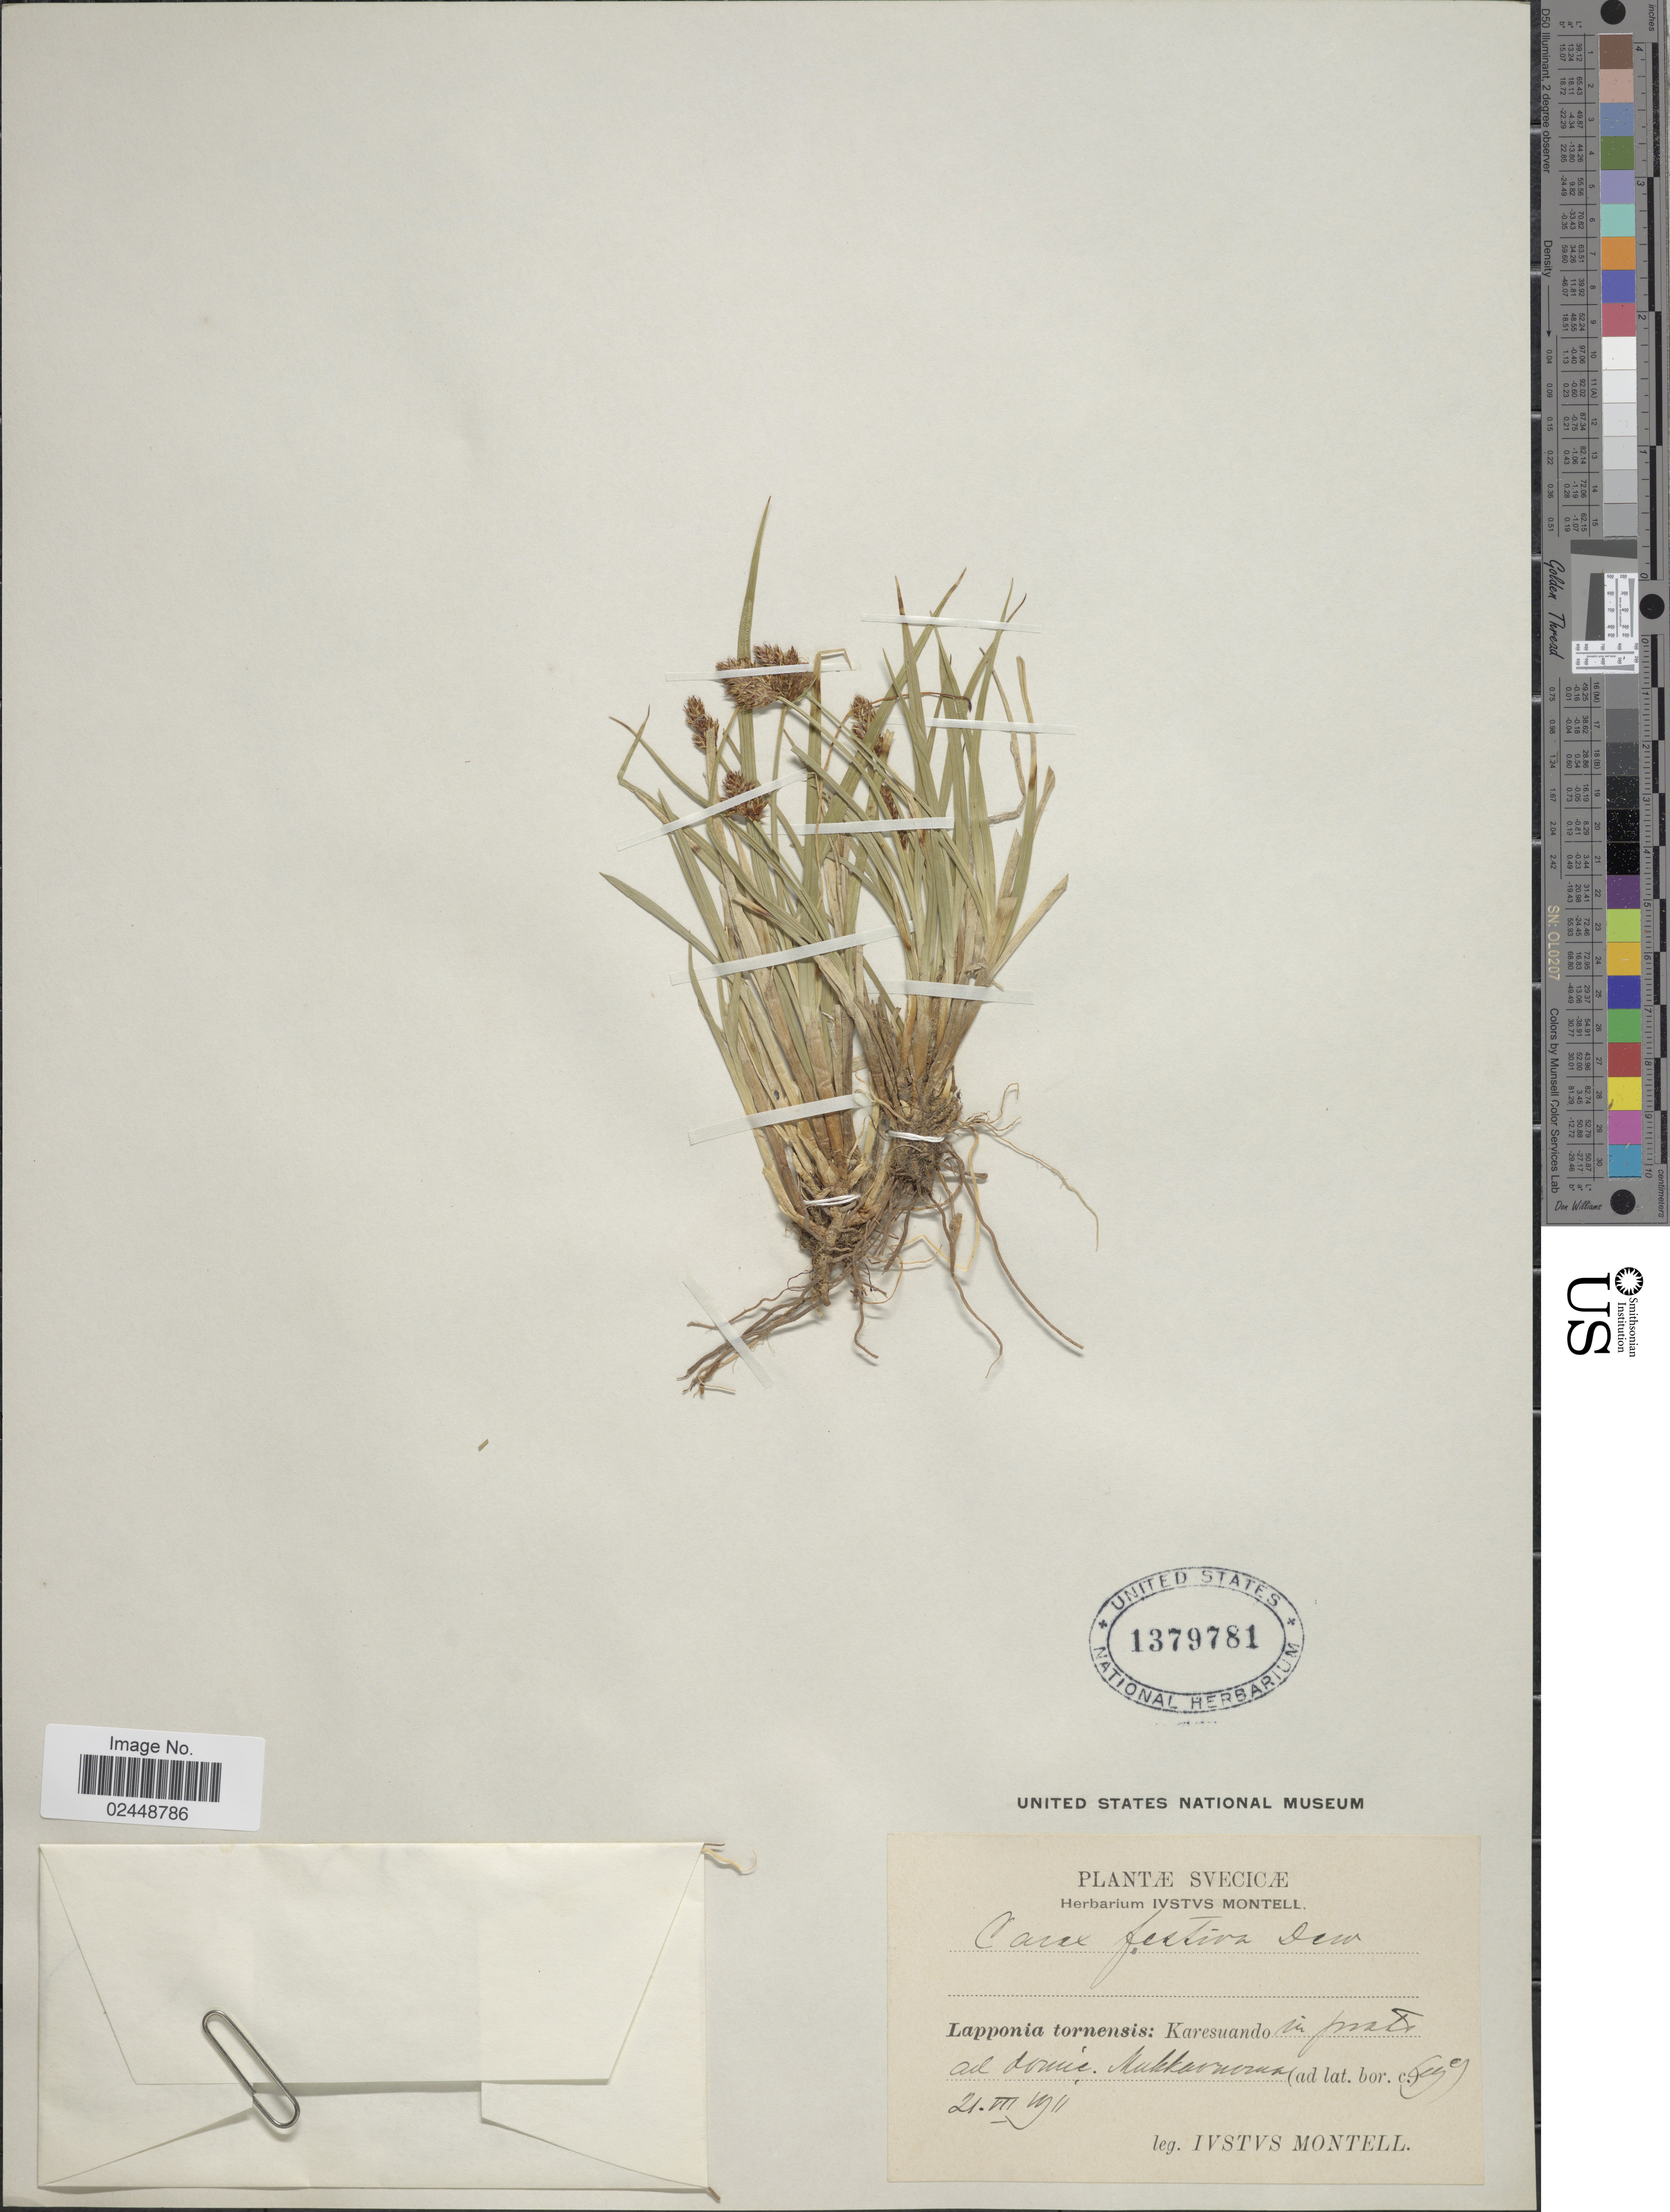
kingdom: Plantae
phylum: Tracheophyta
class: Liliopsida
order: Poales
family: Cyperaceae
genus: Carex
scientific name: Carex macloviana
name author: d'Urv.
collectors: I. Montell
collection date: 1911-07-21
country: Sweden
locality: Svecicae. Lapponia tornensis: Karesuando in prato ad dornic Mukkarnona [interpreted]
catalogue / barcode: US 1379781